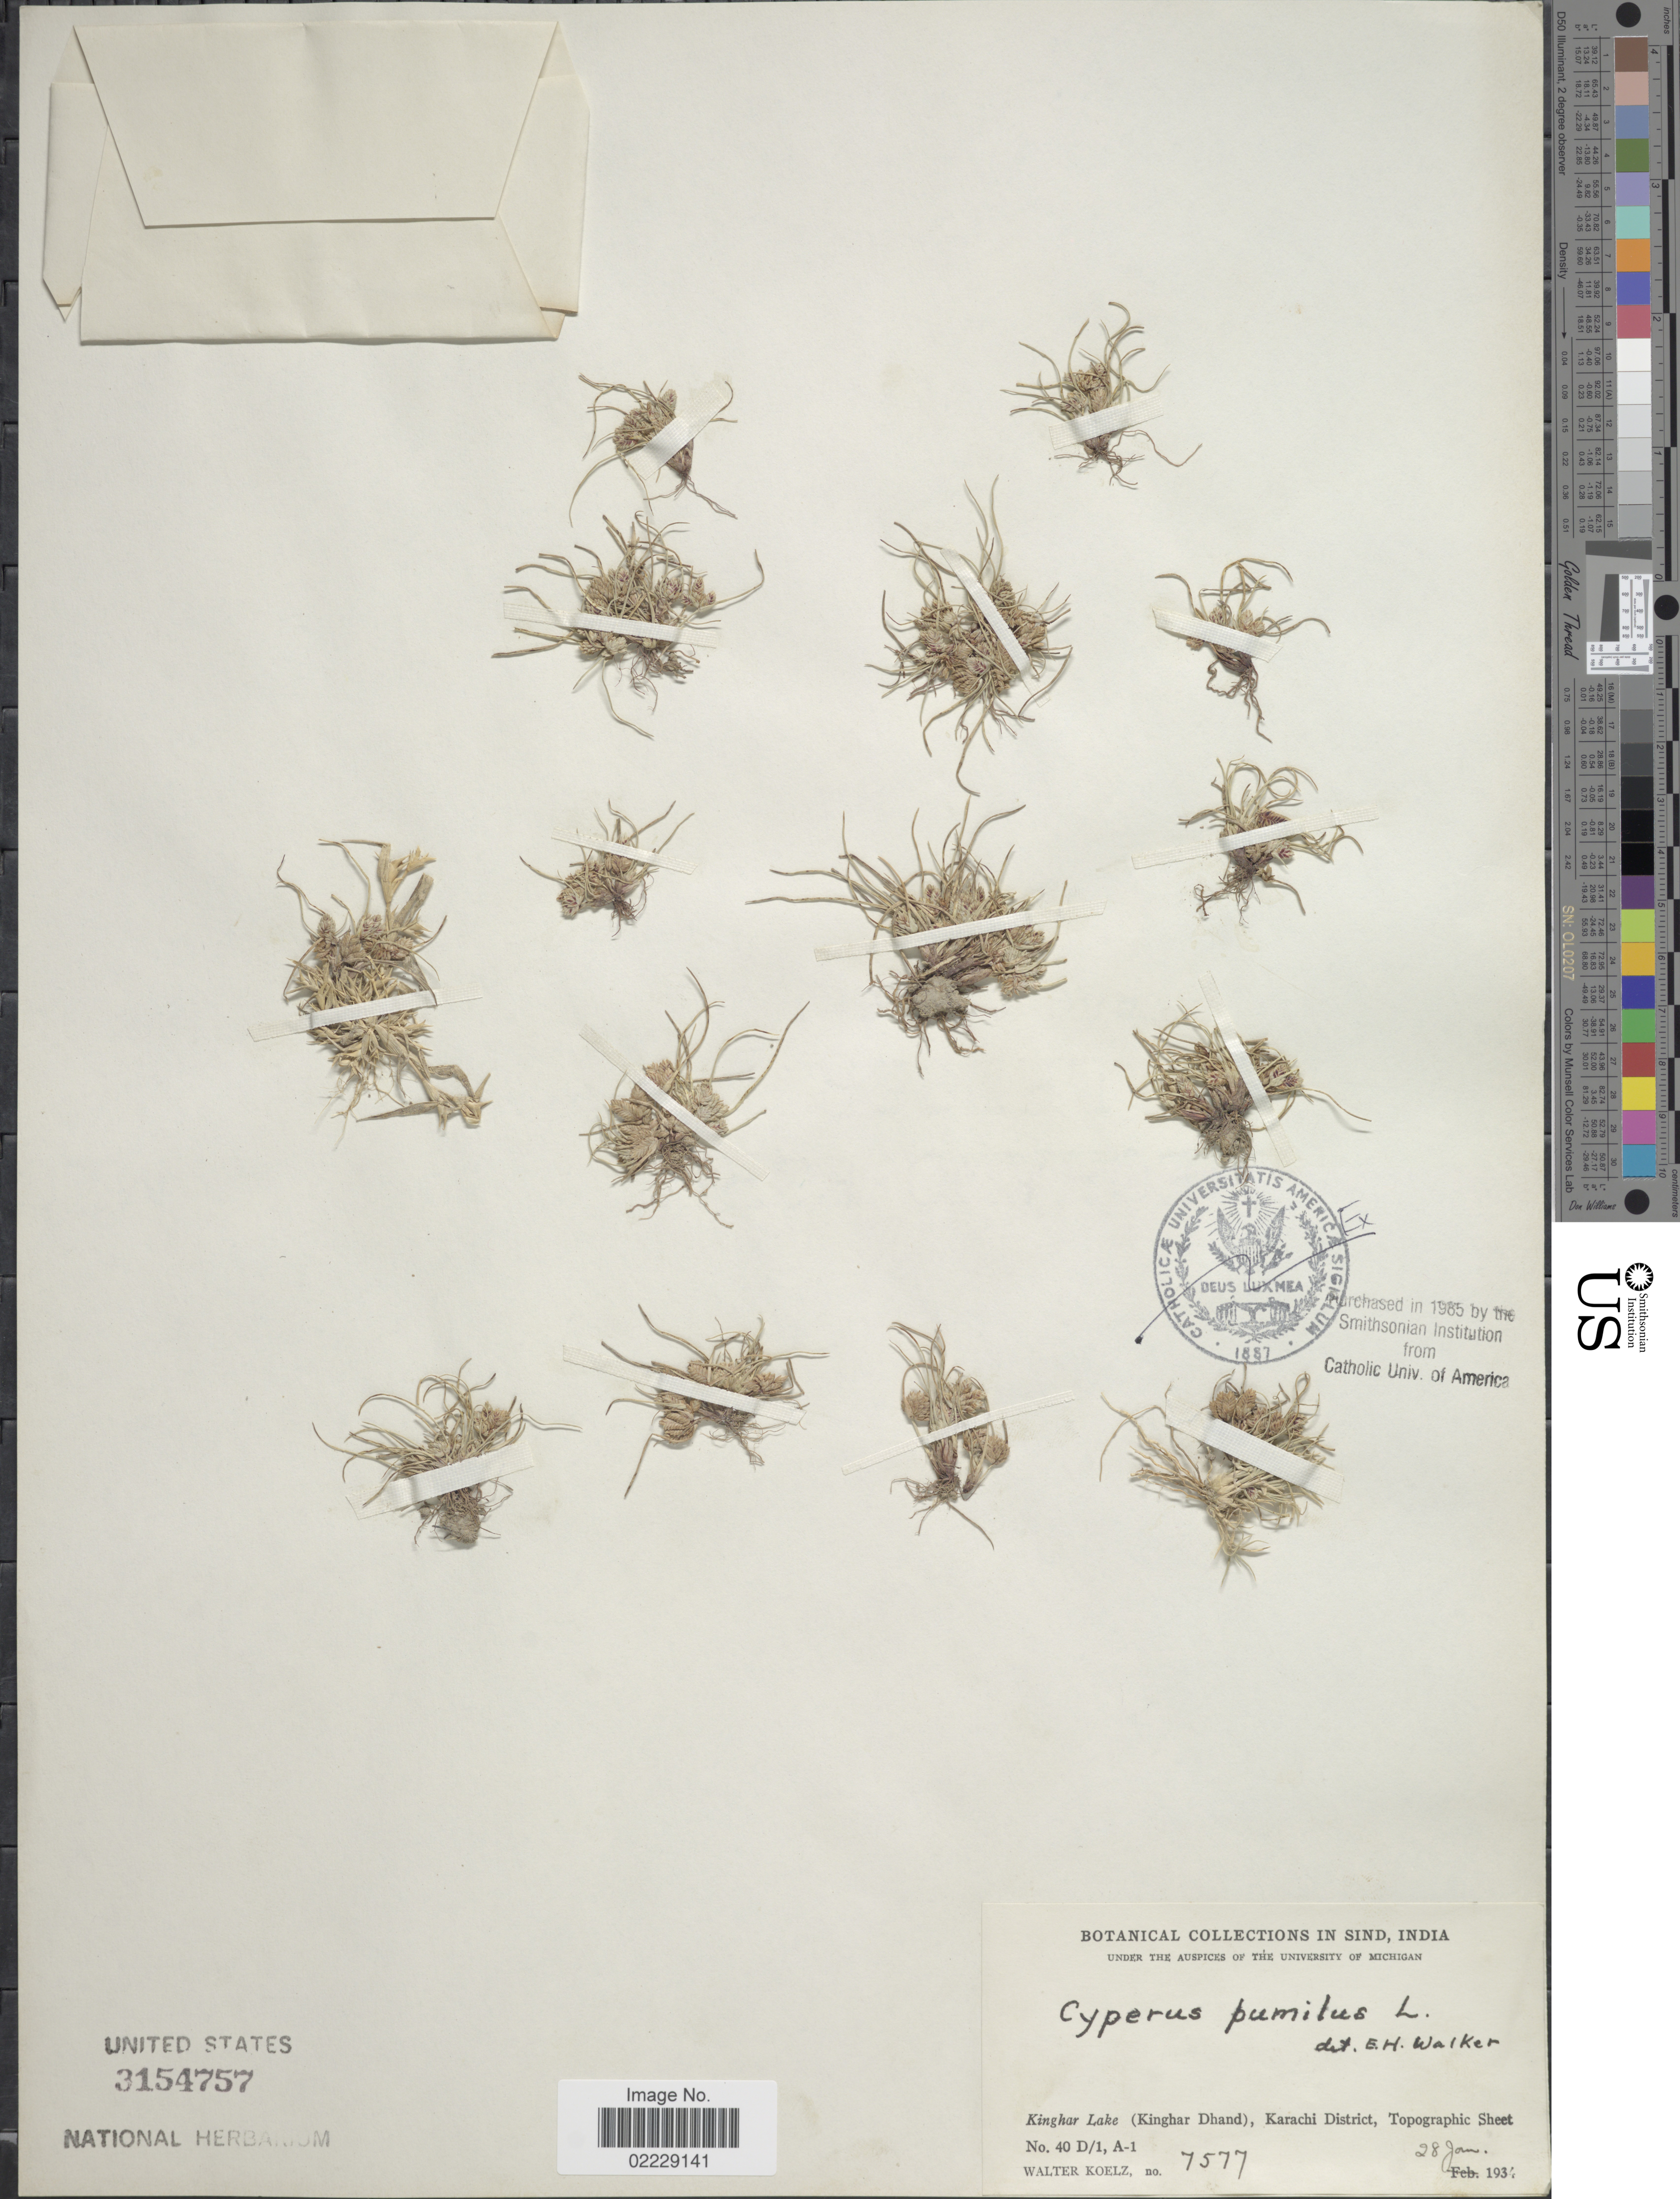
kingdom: Plantae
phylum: Tracheophyta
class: Liliopsida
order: Poales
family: Cyperaceae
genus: Cyperus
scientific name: Cyperus pumilus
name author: L.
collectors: W. N. Koelz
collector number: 7577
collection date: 1934-01-28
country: Pakistan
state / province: Sindh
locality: Sind, Kinghar Lake (Kinghar Dhand), Karachi District, Topographic Sheet No. 40 D/1, A-1.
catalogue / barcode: US 3154757